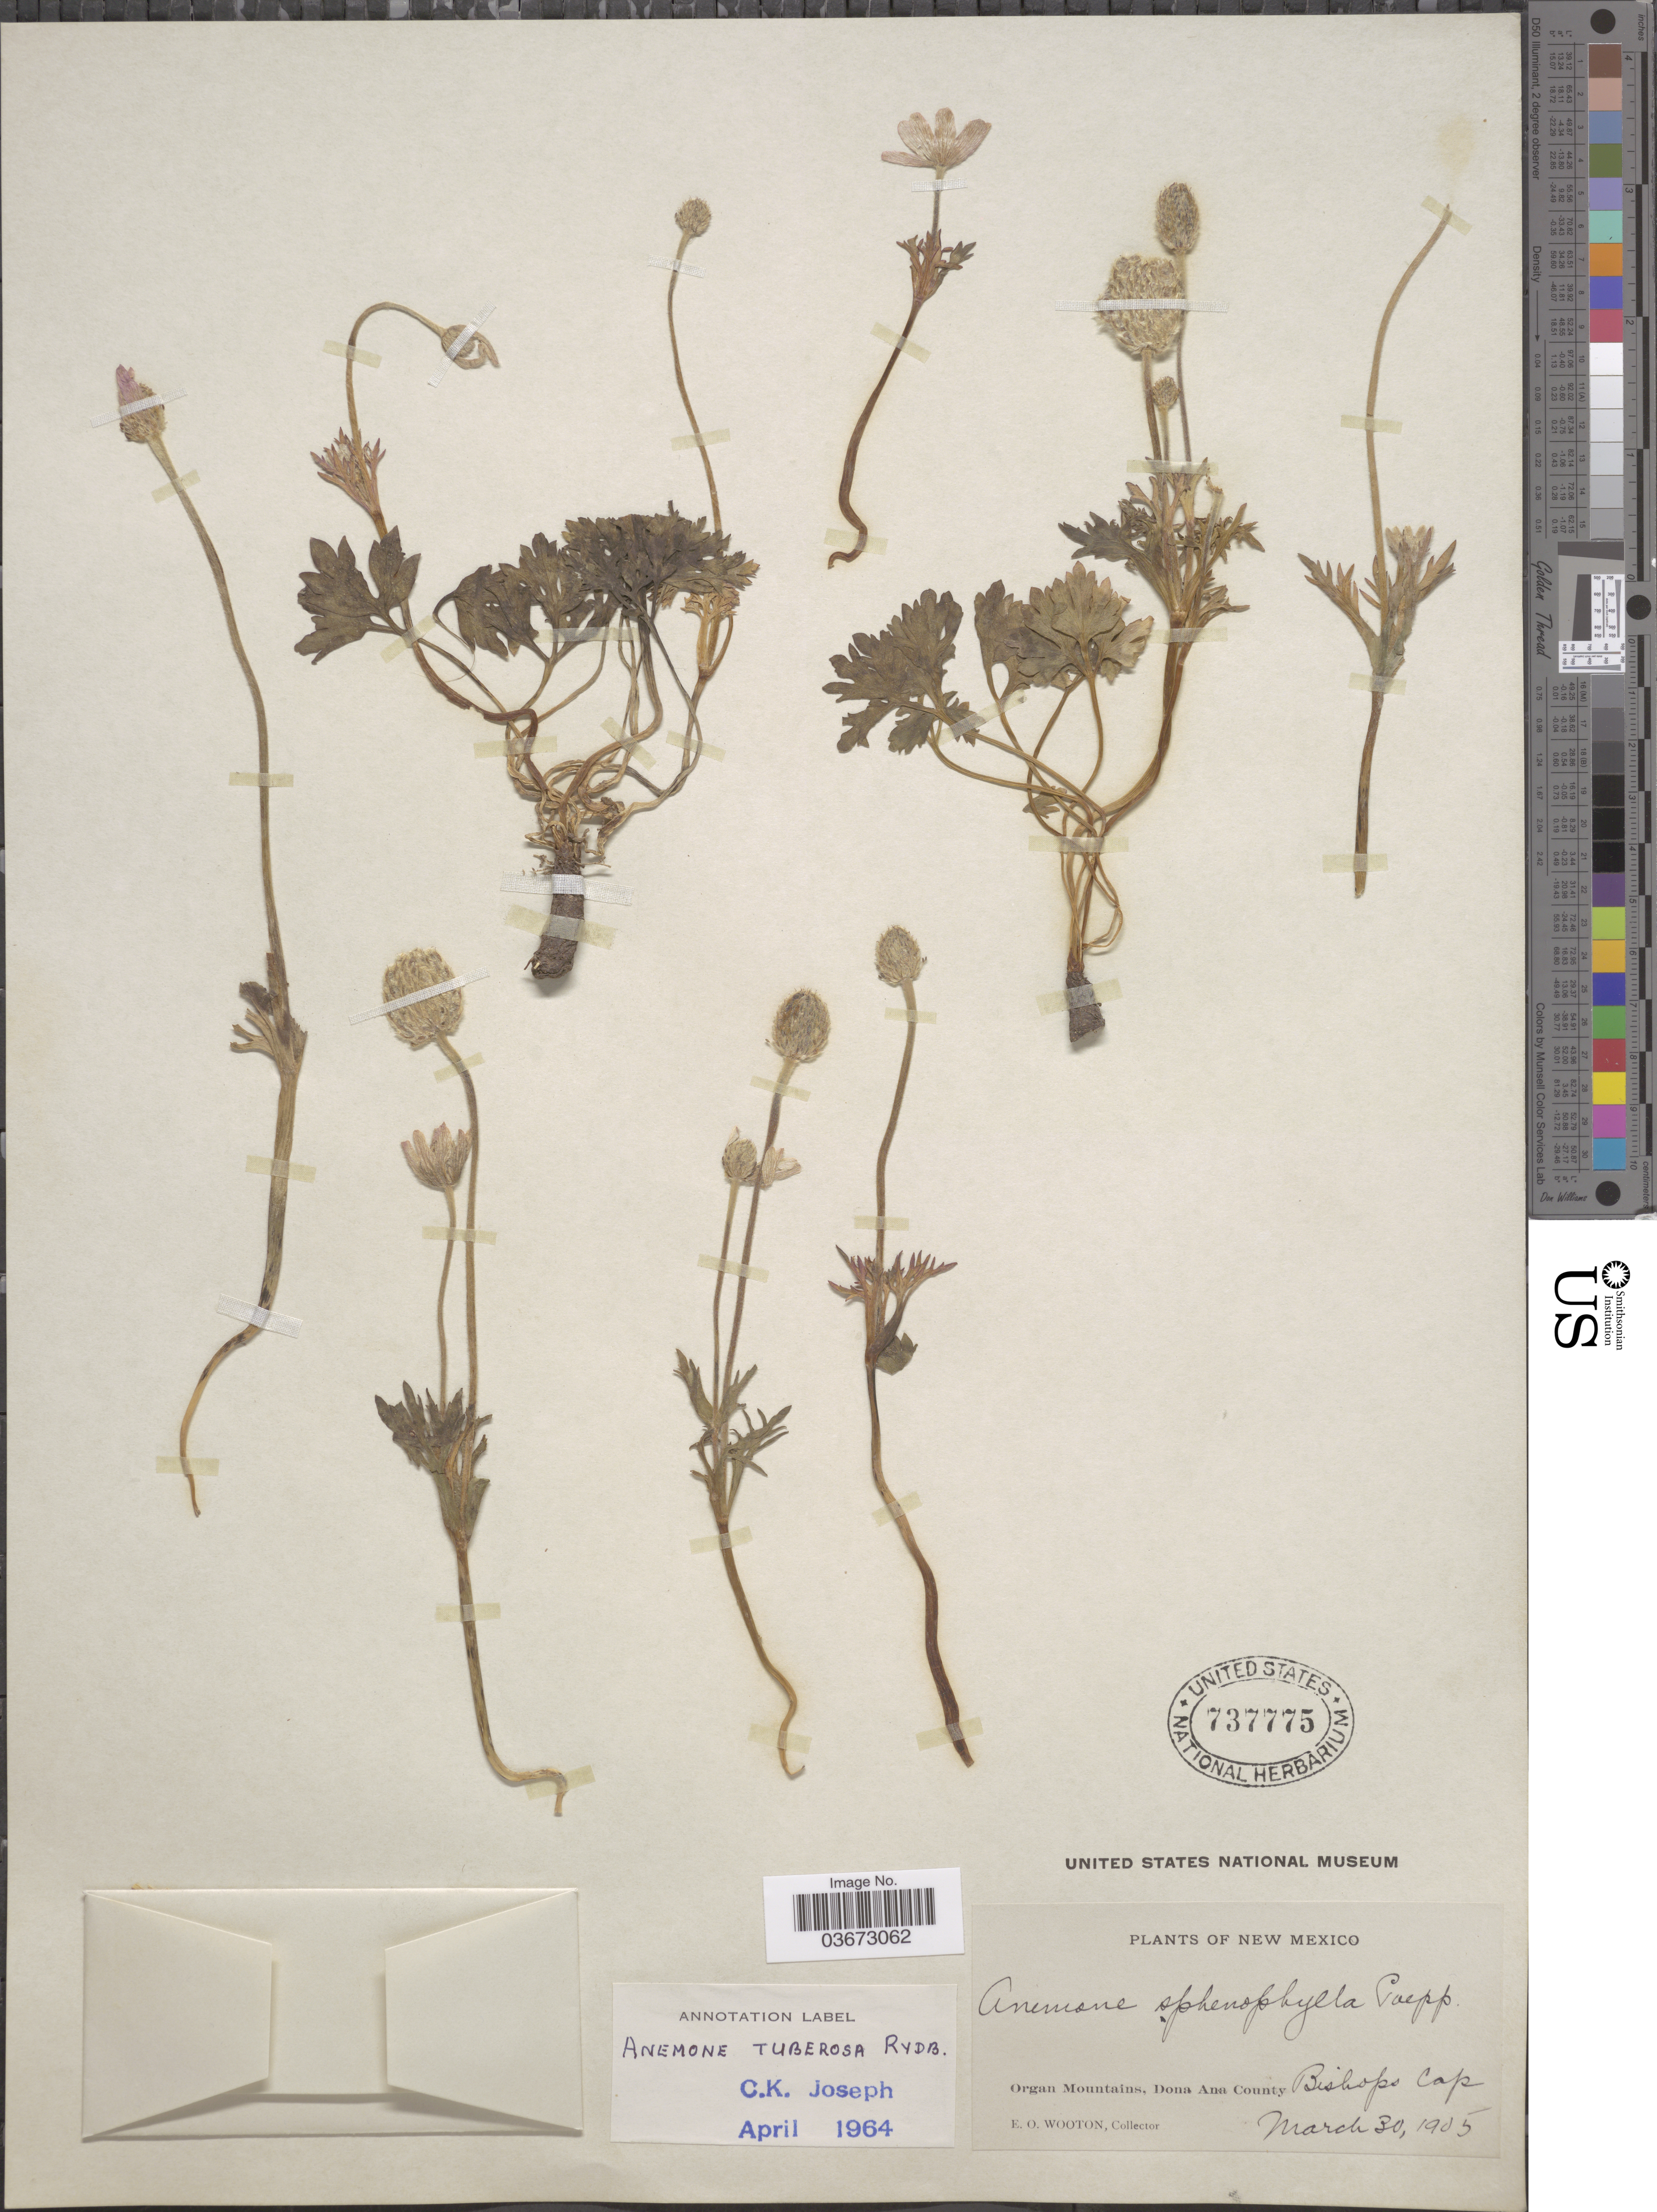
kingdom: Plantae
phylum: Tracheophyta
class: Magnoliopsida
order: Ranunculales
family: Ranunculaceae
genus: Anemone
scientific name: Anemone tuberosa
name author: Rydb.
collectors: E. O. Wooton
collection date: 1905-03-30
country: United States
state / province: New Mexico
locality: Organ Mountains, Dona Ana County. Bishops Cap.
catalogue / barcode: US 737775